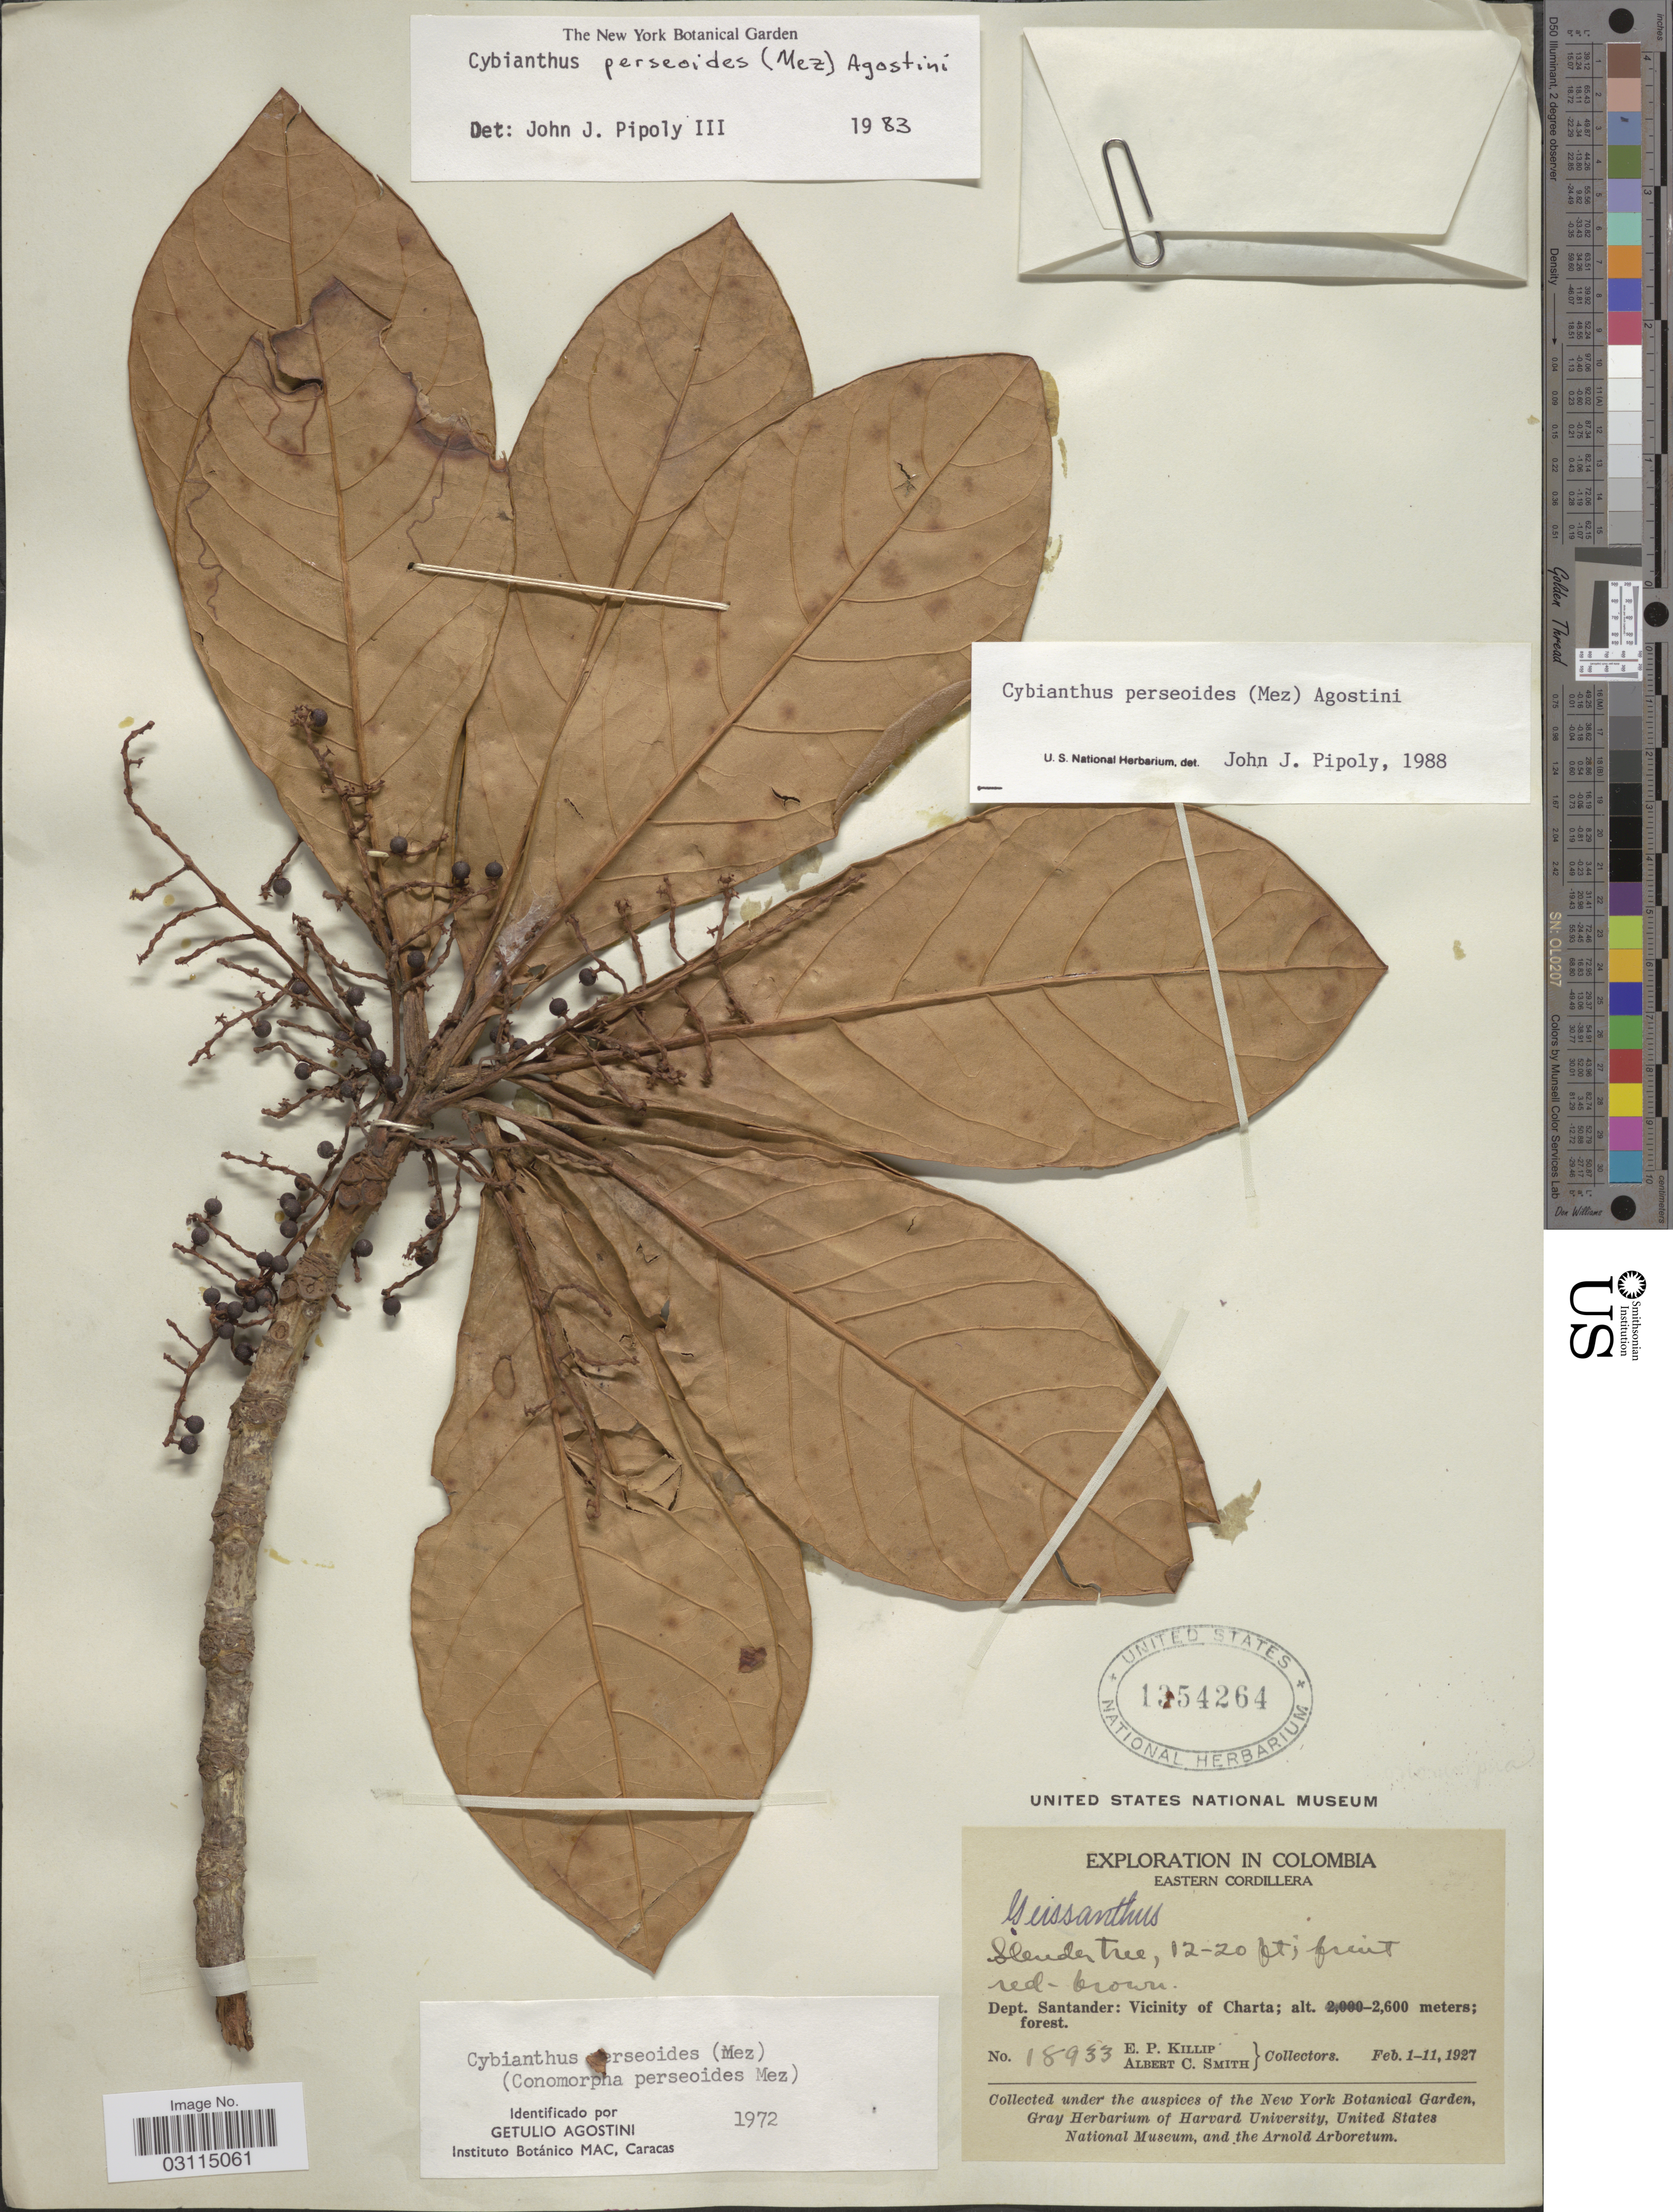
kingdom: Plantae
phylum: Tracheophyta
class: Magnoliopsida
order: Ericales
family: Primulaceae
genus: Cybianthus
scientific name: Cybianthus perseoides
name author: (Mez) G. Agostini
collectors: E. P. Killip & A. C. Smith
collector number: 18933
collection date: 1927-02-01/1927-02-11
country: Colombia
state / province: Santander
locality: Eastern Cordillera, Dept. Santander: Vicinity of Charta.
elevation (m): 2600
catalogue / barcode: US 1354264